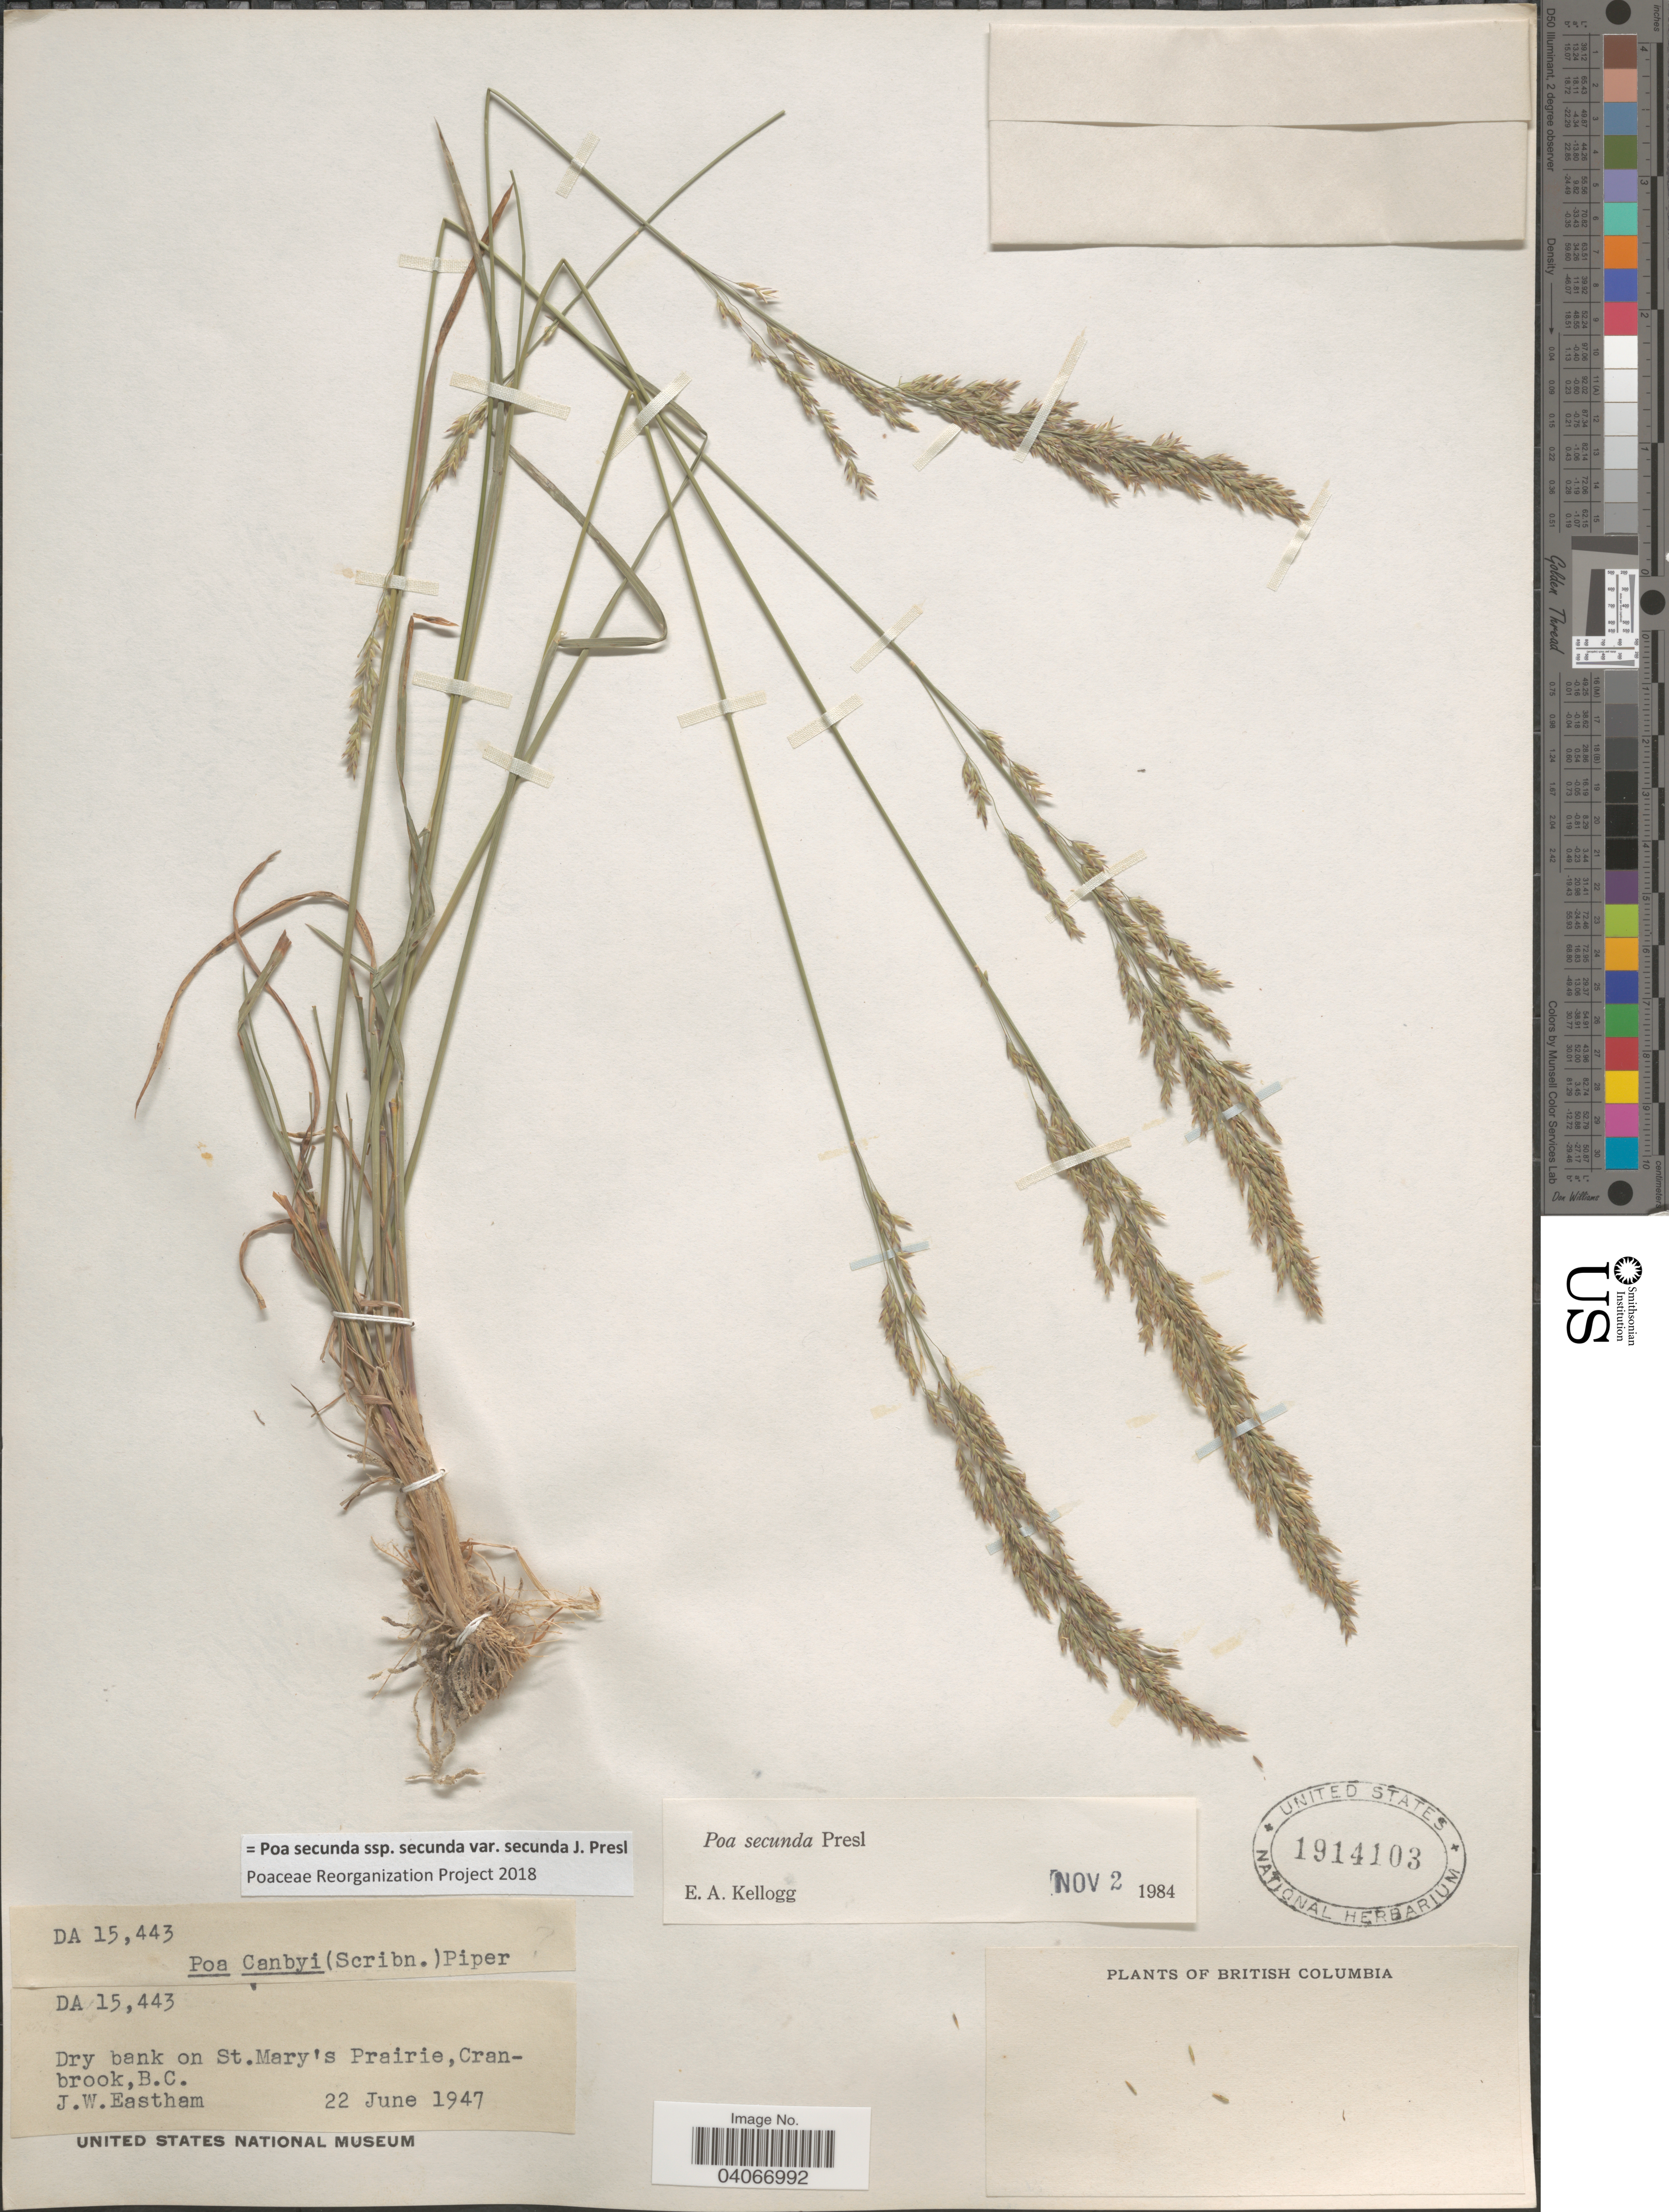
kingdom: Plantae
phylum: Tracheophyta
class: Liliopsida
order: Poales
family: Poaceae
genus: Poa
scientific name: Poa secunda subsp. secunda var. secunda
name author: J. Presl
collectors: J. Eastham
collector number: DA15443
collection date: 1947-06-22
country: Canada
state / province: British Columbia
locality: Dry bank on St. Mary's Prairie, Cranbrook.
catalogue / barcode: US 1914103